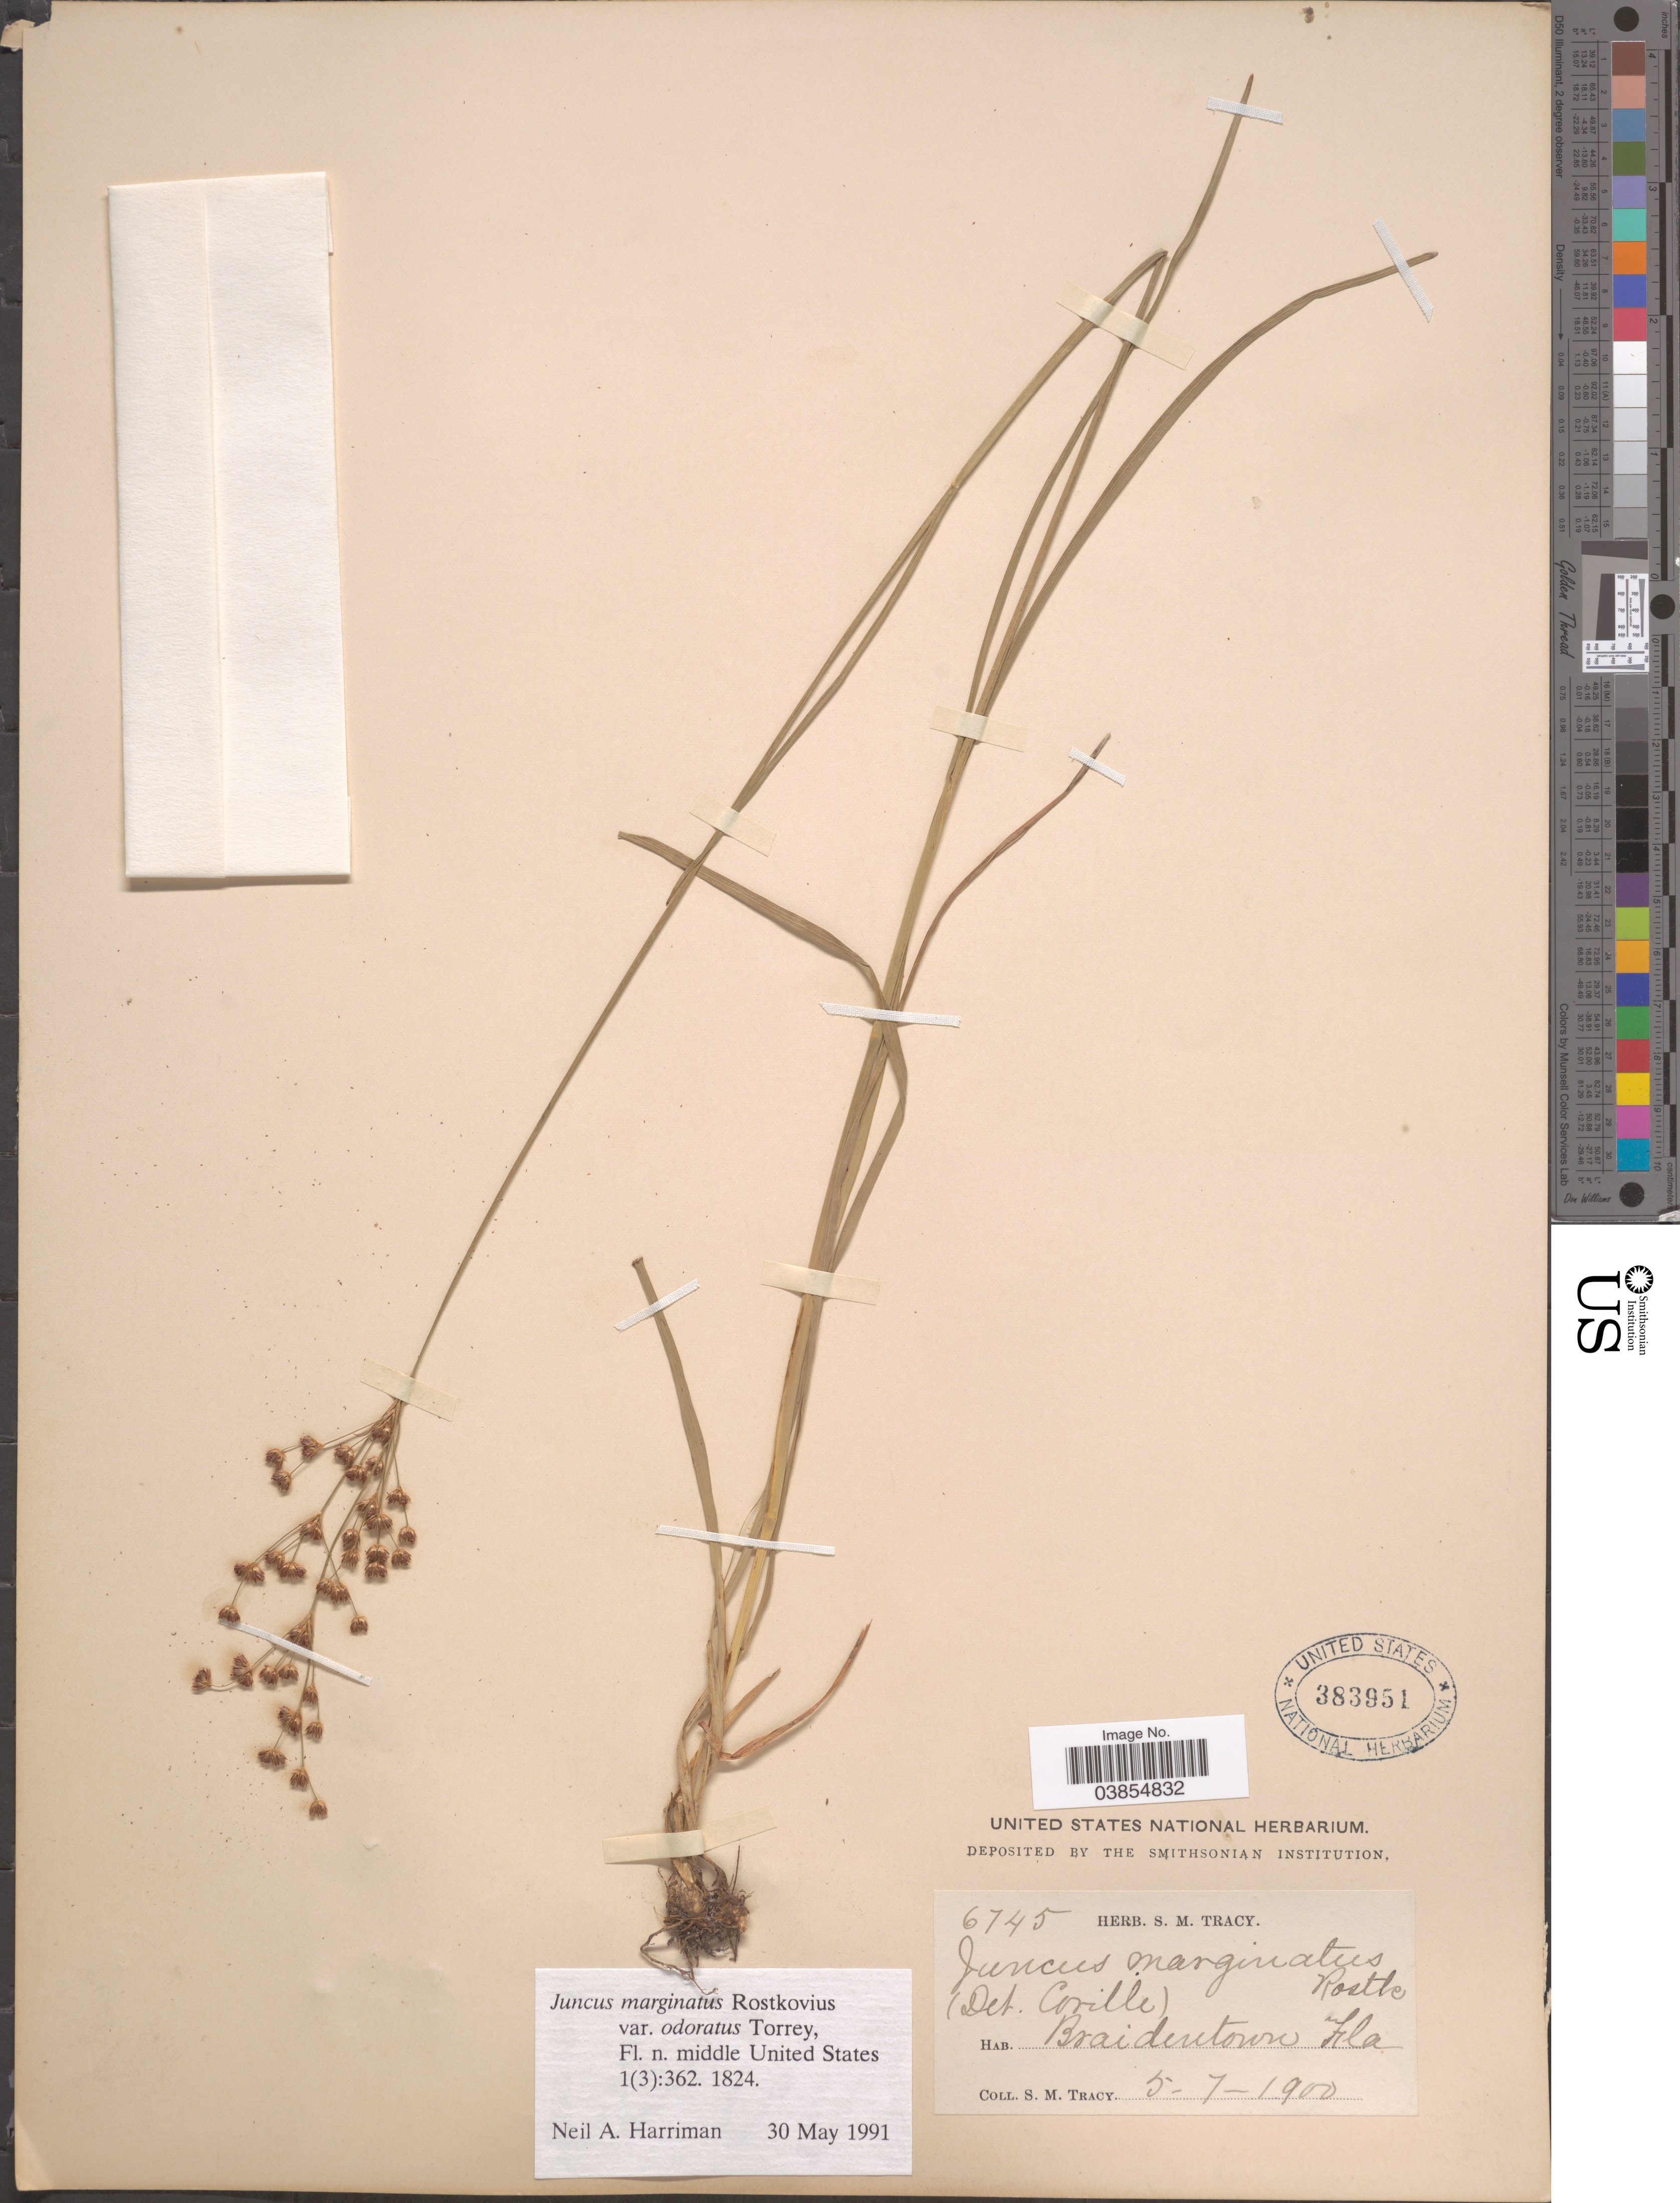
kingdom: Plantae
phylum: Tracheophyta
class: Liliopsida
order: Poales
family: Juncaceae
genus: Juncus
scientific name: Juncus marginatus var. odoratus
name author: Torr.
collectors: S. M. Tracy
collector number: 6745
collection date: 1900-05-07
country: United States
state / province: Florida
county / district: Manatee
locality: Braidentown (present day: Bradenton)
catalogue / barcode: US 383951